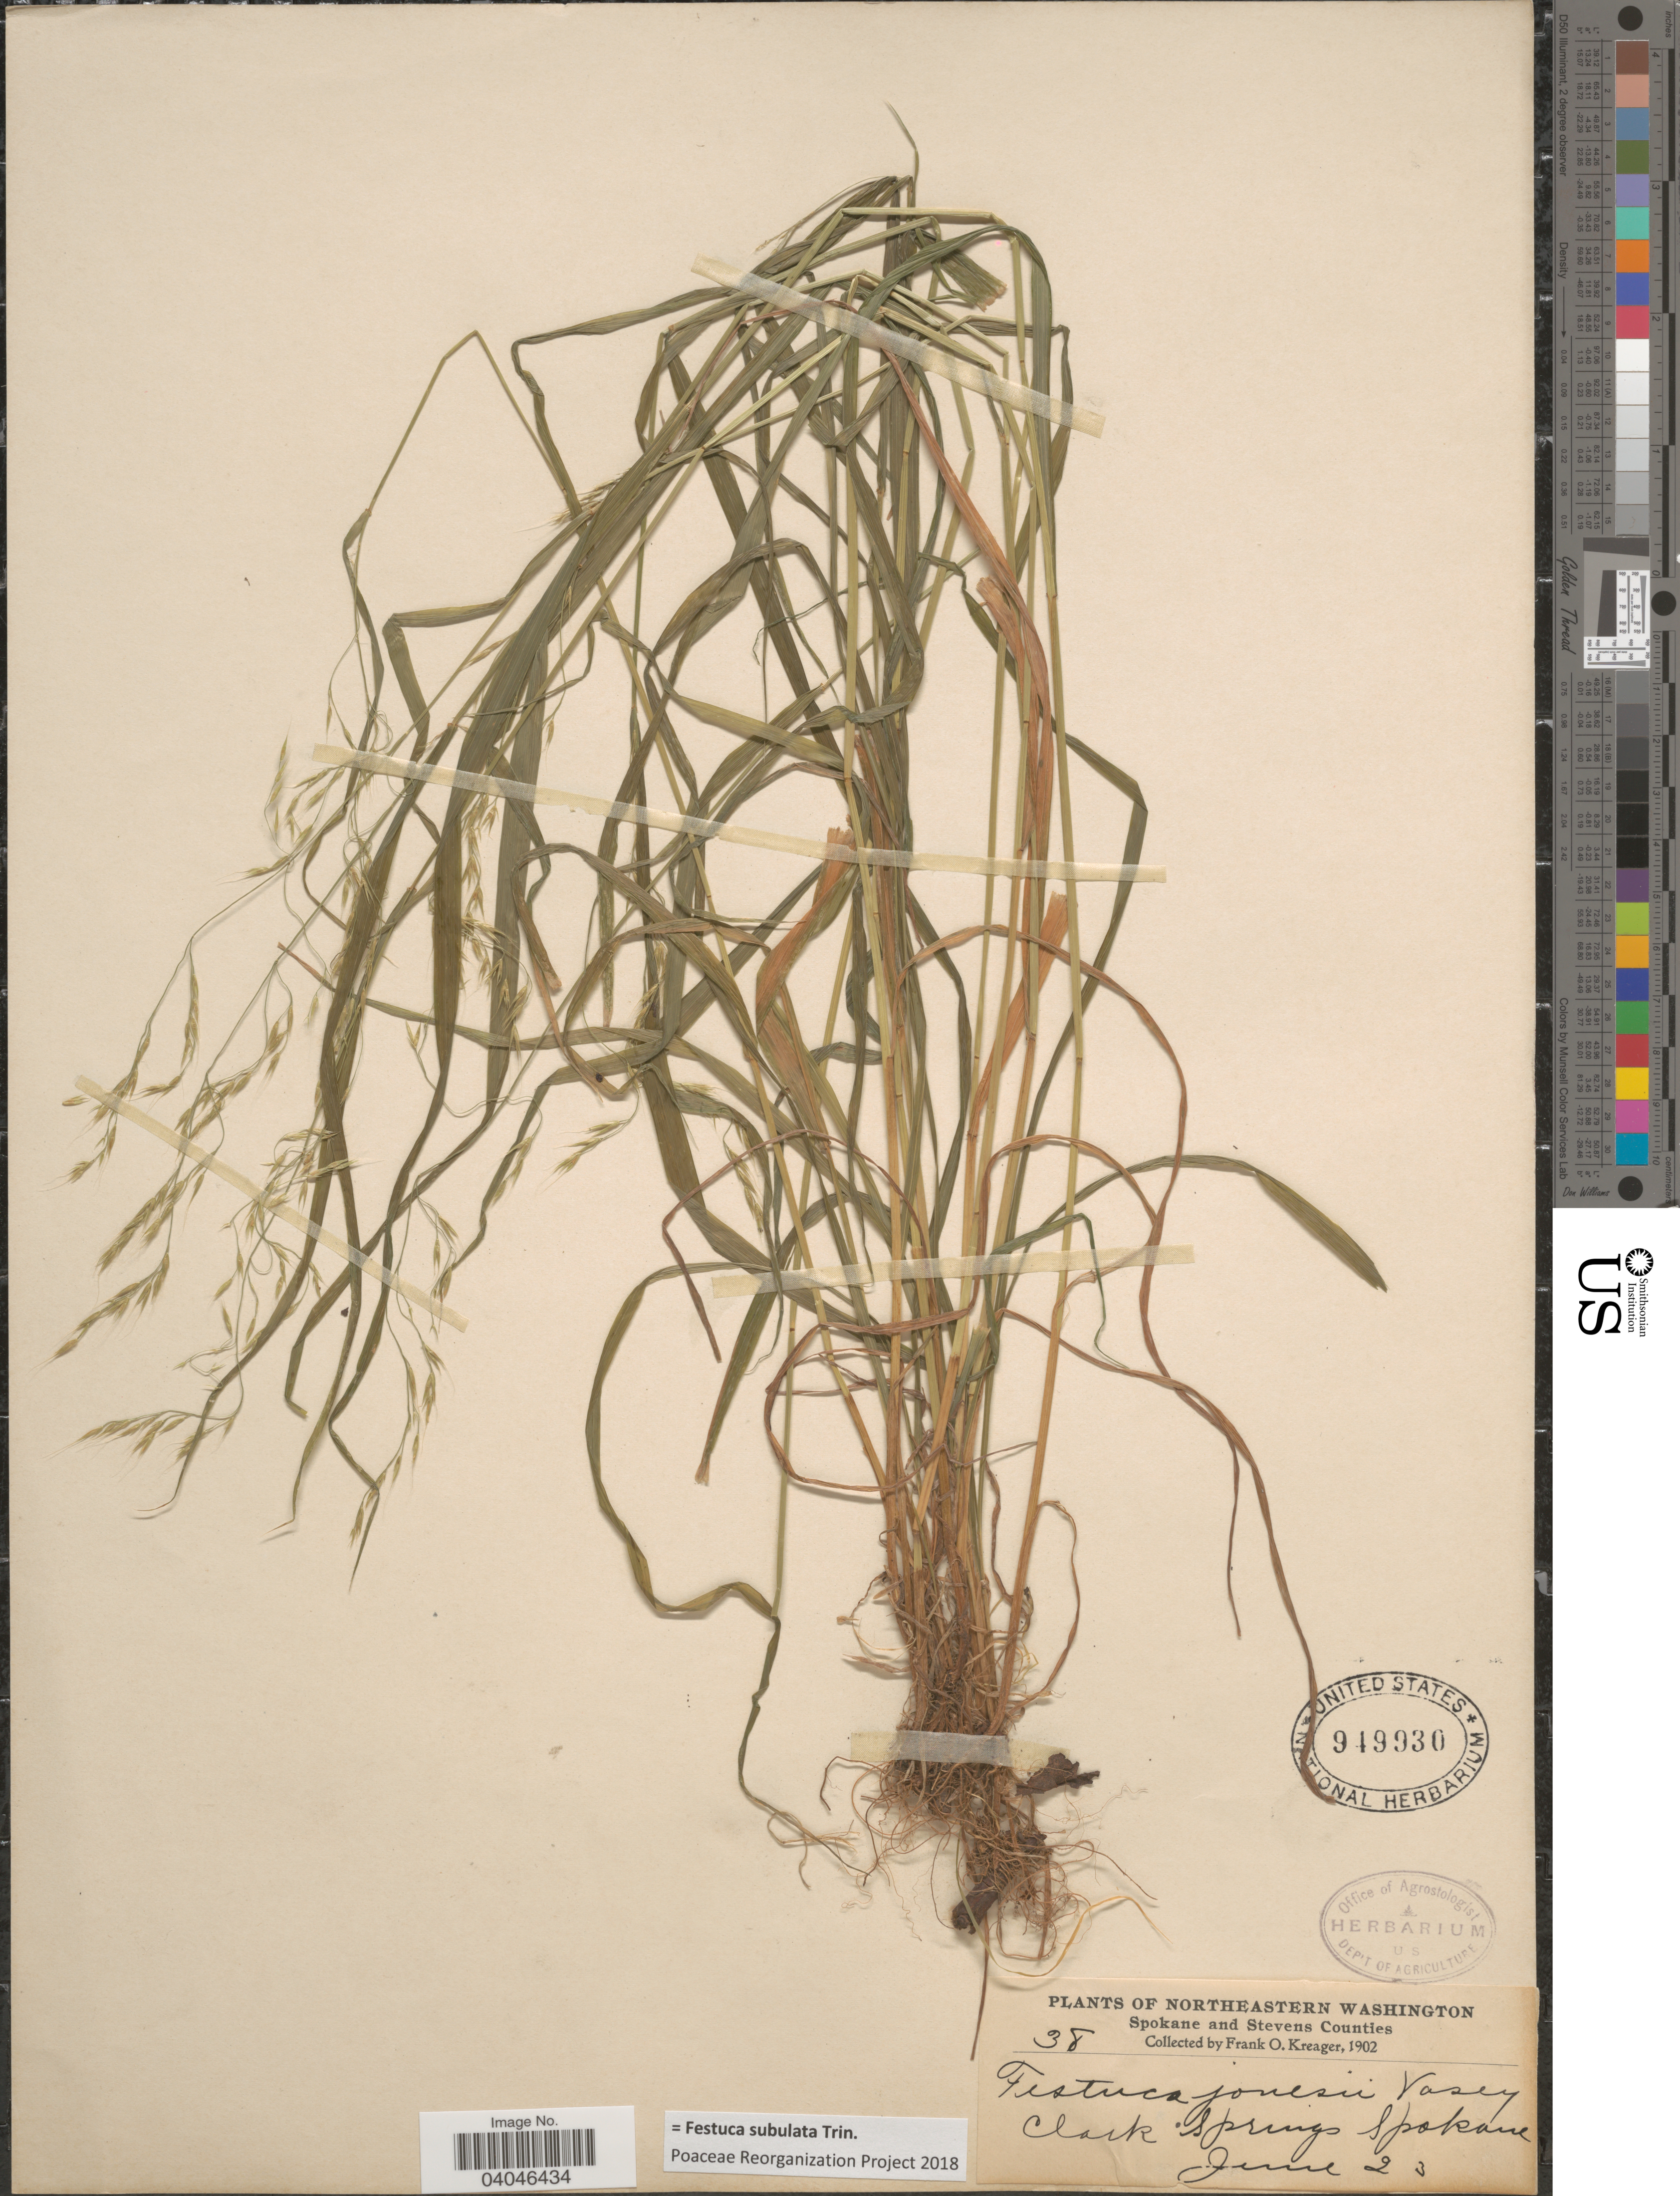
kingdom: Plantae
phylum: Tracheophyta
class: Liliopsida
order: Poales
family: Poaceae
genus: Festuca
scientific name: Festuca subulata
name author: Trin.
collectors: F. Kreager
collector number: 38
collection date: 1902-06-23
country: United States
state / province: Washington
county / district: Spokane / Stevens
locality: Northeastern Washington. Spokane and Stevens Counties. Clark Springs. Spokane.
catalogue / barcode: US 949930